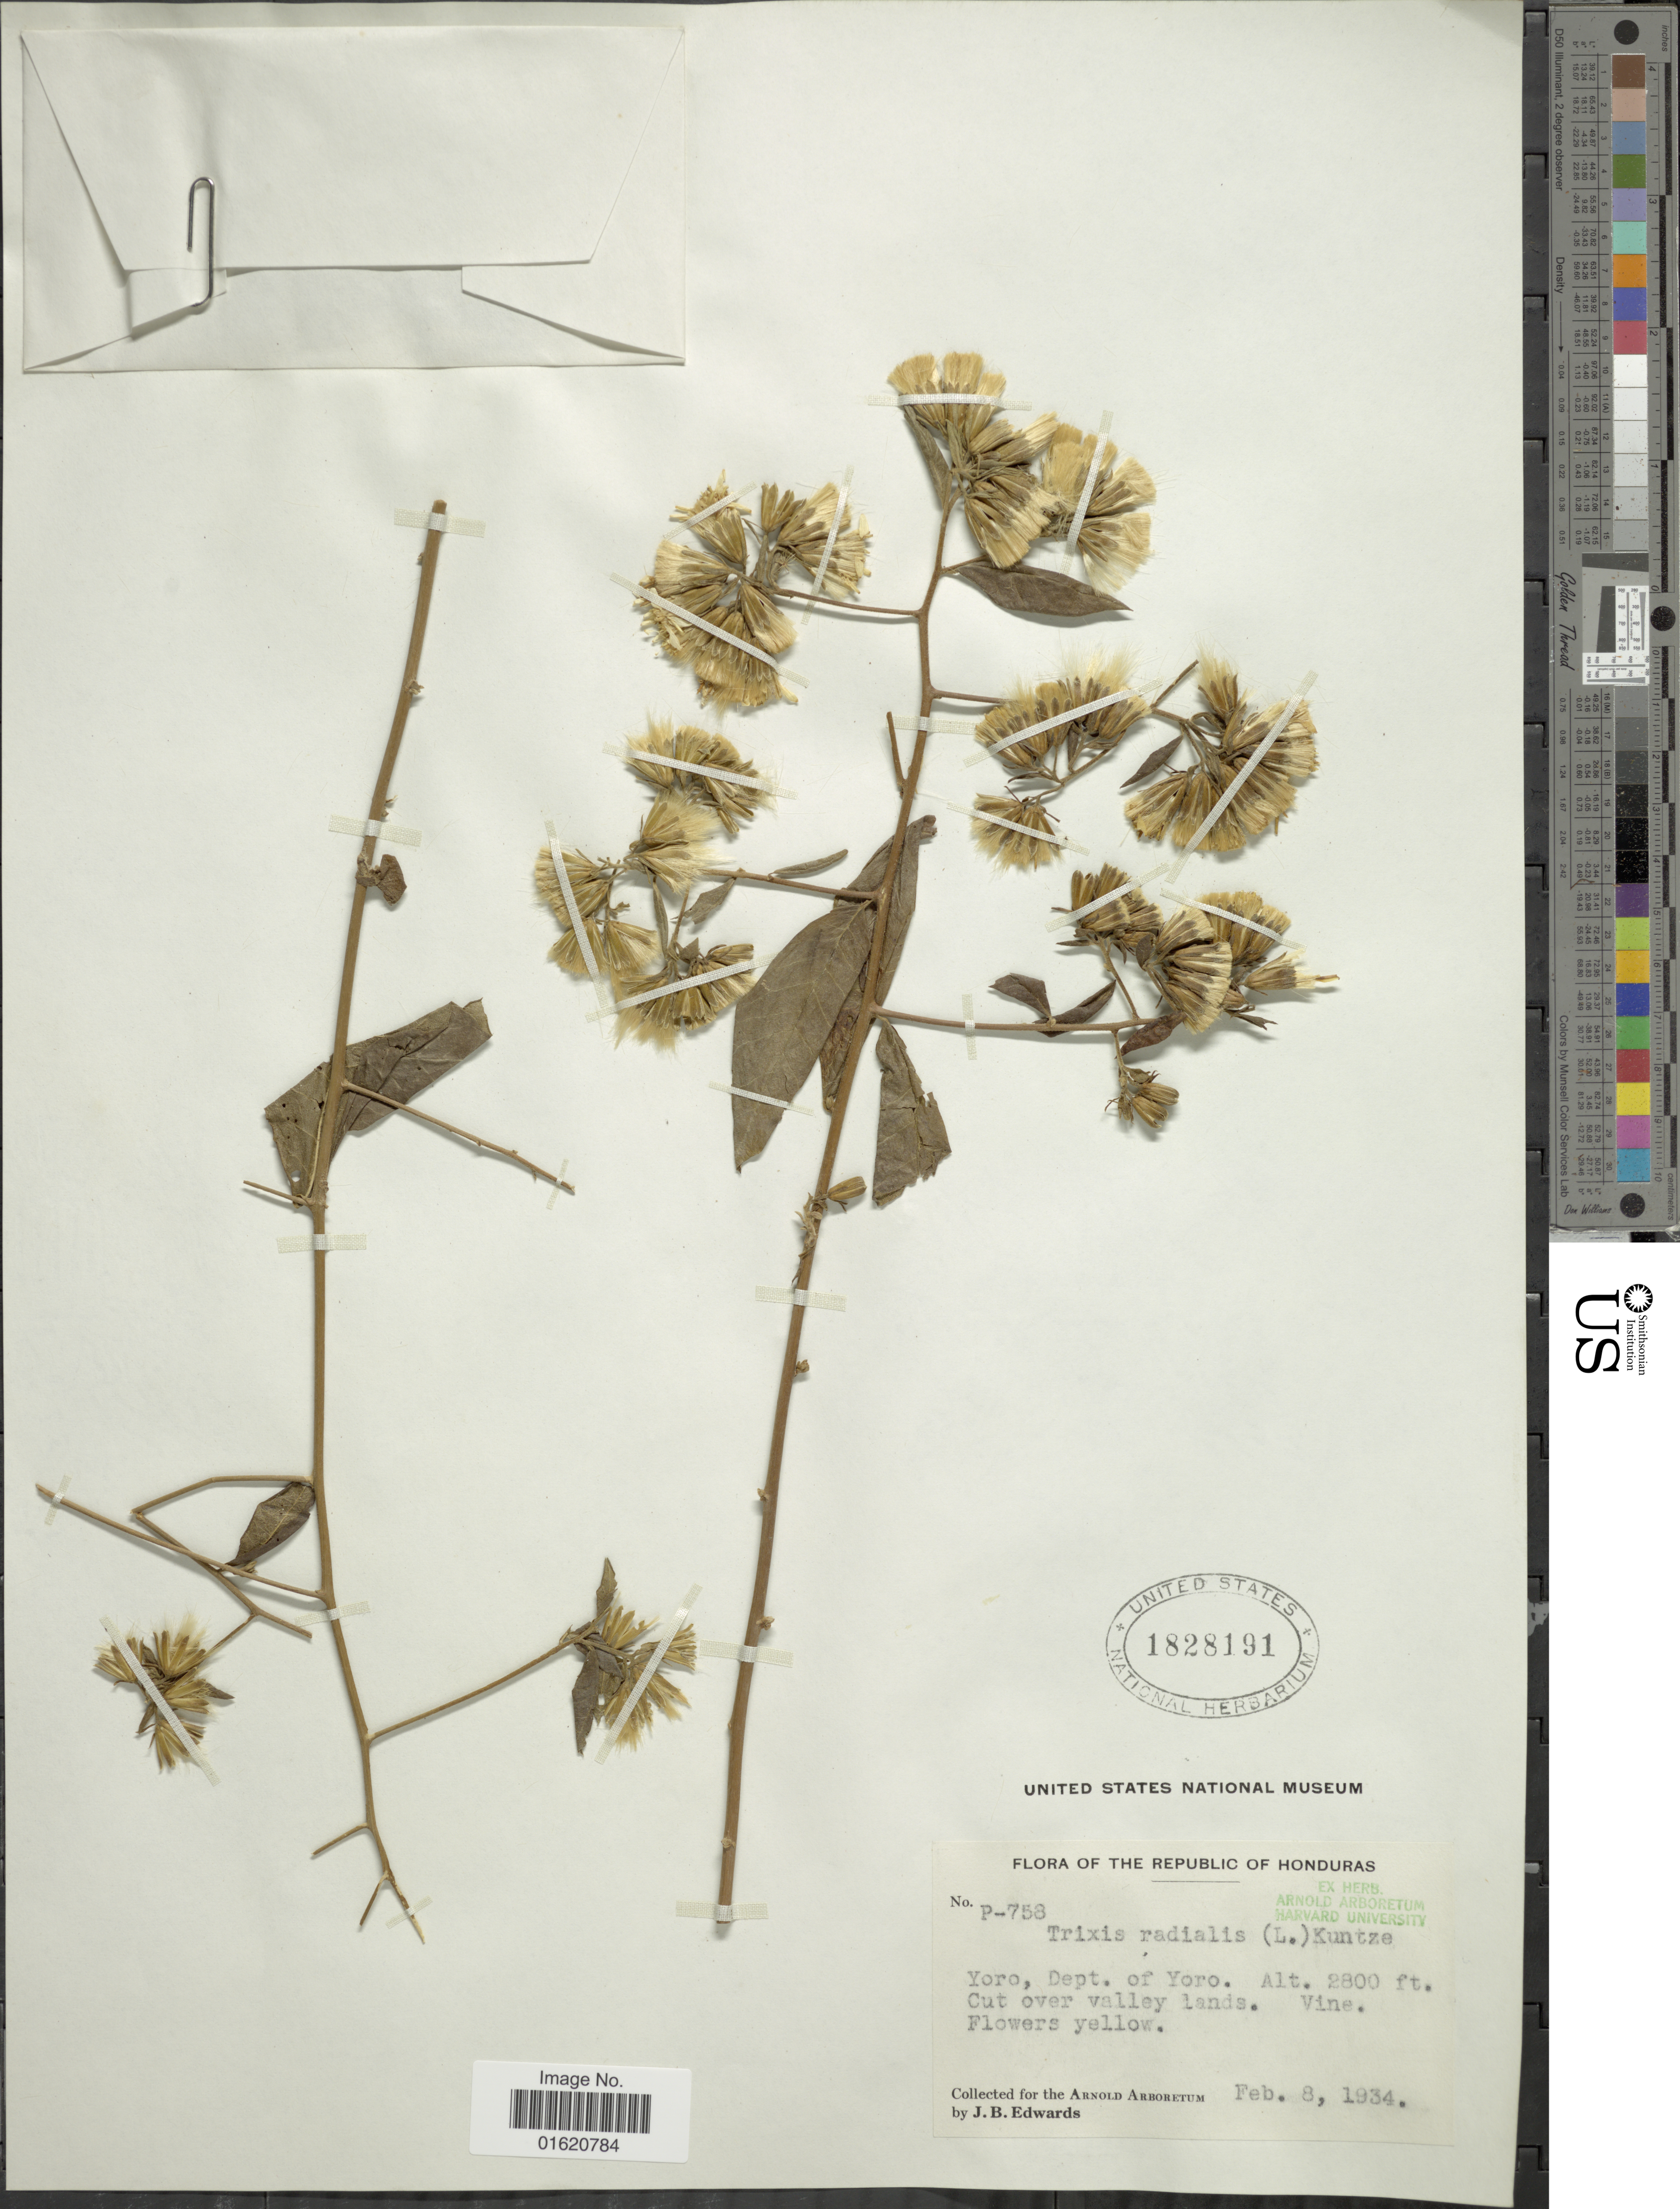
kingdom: Plantae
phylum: Tracheophyta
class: Magnoliopsida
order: Asterales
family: Asteraceae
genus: Trixis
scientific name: Trixis inula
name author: Crantz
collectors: J. B. Edwards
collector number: P-758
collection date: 1934-02-08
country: Honduras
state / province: Yoro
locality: Republic of Honduras, Dept. of Yoro, cut over valley lands, Vine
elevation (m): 853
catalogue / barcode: US 1828191